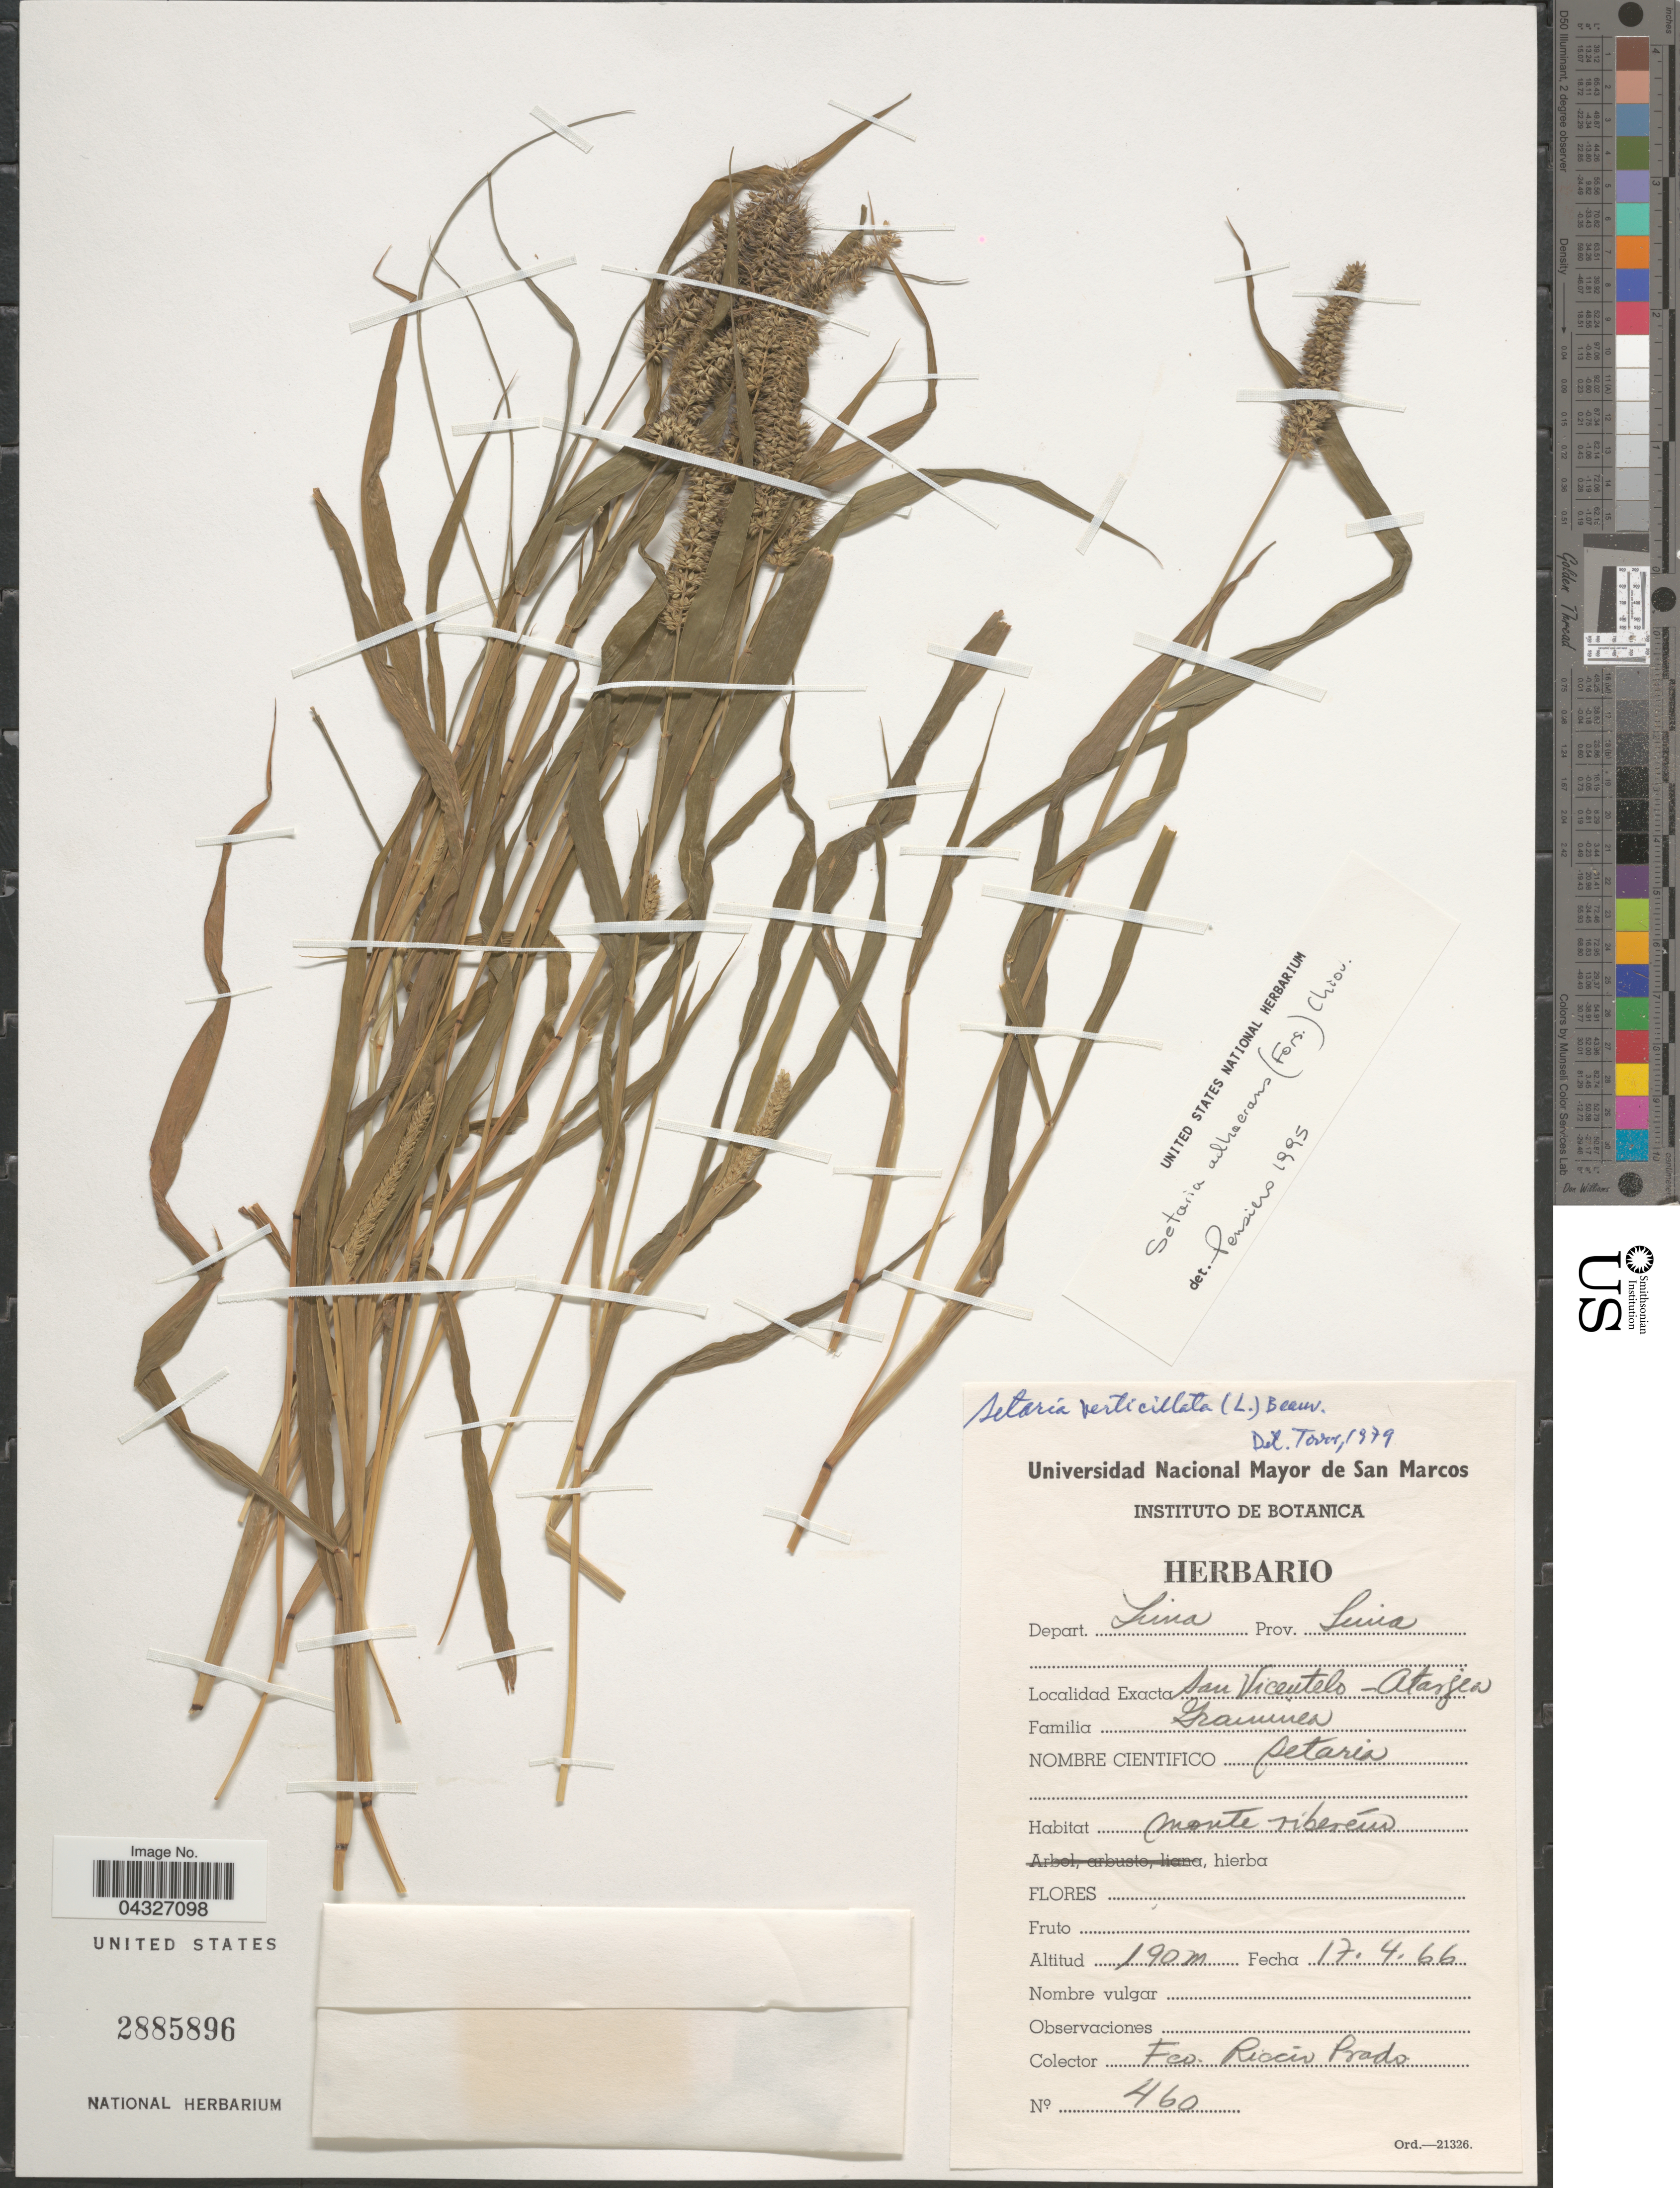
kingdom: Plantae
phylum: Tracheophyta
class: Liliopsida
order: Poales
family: Poaceae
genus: Setaria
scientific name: Setaria adhaerens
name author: (Forssk.) Chiov.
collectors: F. Prado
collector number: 460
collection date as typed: Transcribed d/m/y: 17/4/66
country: Peru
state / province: Lima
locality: Depart. Lima. Prov. Lima. San Vicentelo - Atasgea.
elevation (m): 190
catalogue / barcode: US 2885896